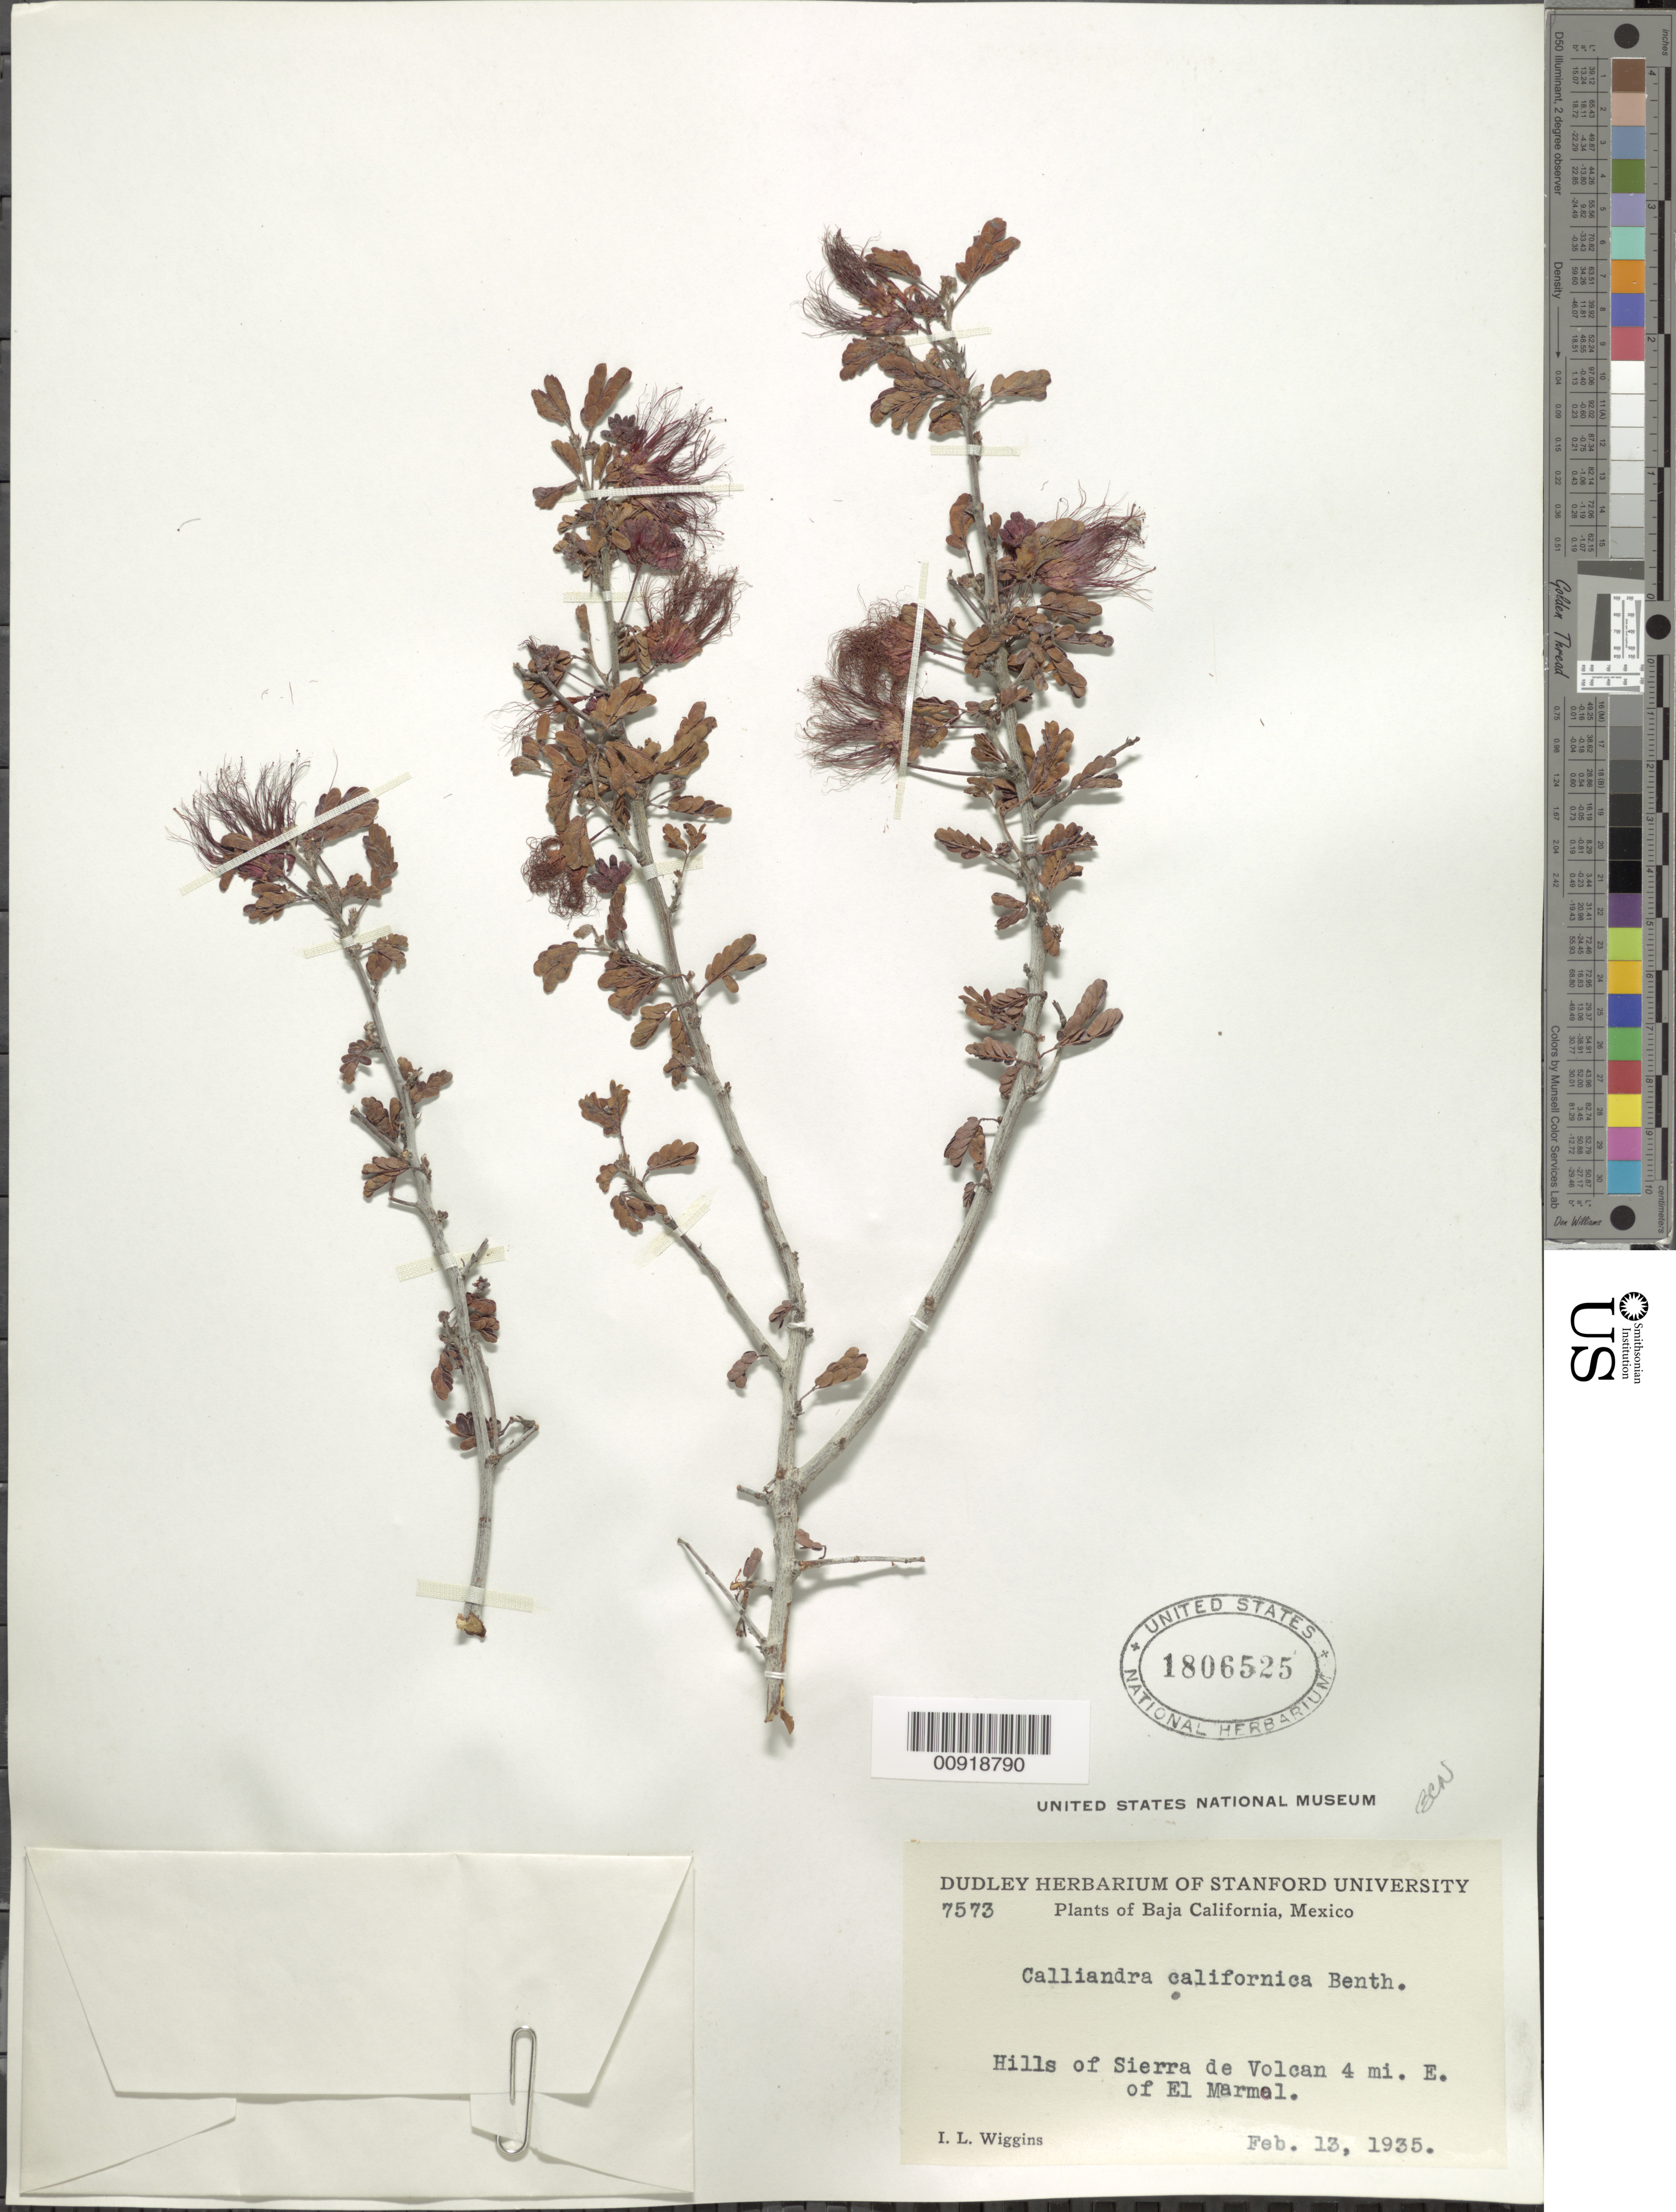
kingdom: Plantae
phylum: Tracheophyta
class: Magnoliopsida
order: Fabales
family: Fabaceae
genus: Calliandra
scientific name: Calliandra californica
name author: Benth.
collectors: I. L. Wiggins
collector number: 7573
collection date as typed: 13 Feb 1935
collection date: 1935-02-13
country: Mexico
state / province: Baja California Norte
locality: Sierra de Volcán 4 mi. E of El Mármol.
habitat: Hills of Sierra.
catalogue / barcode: US 1806525